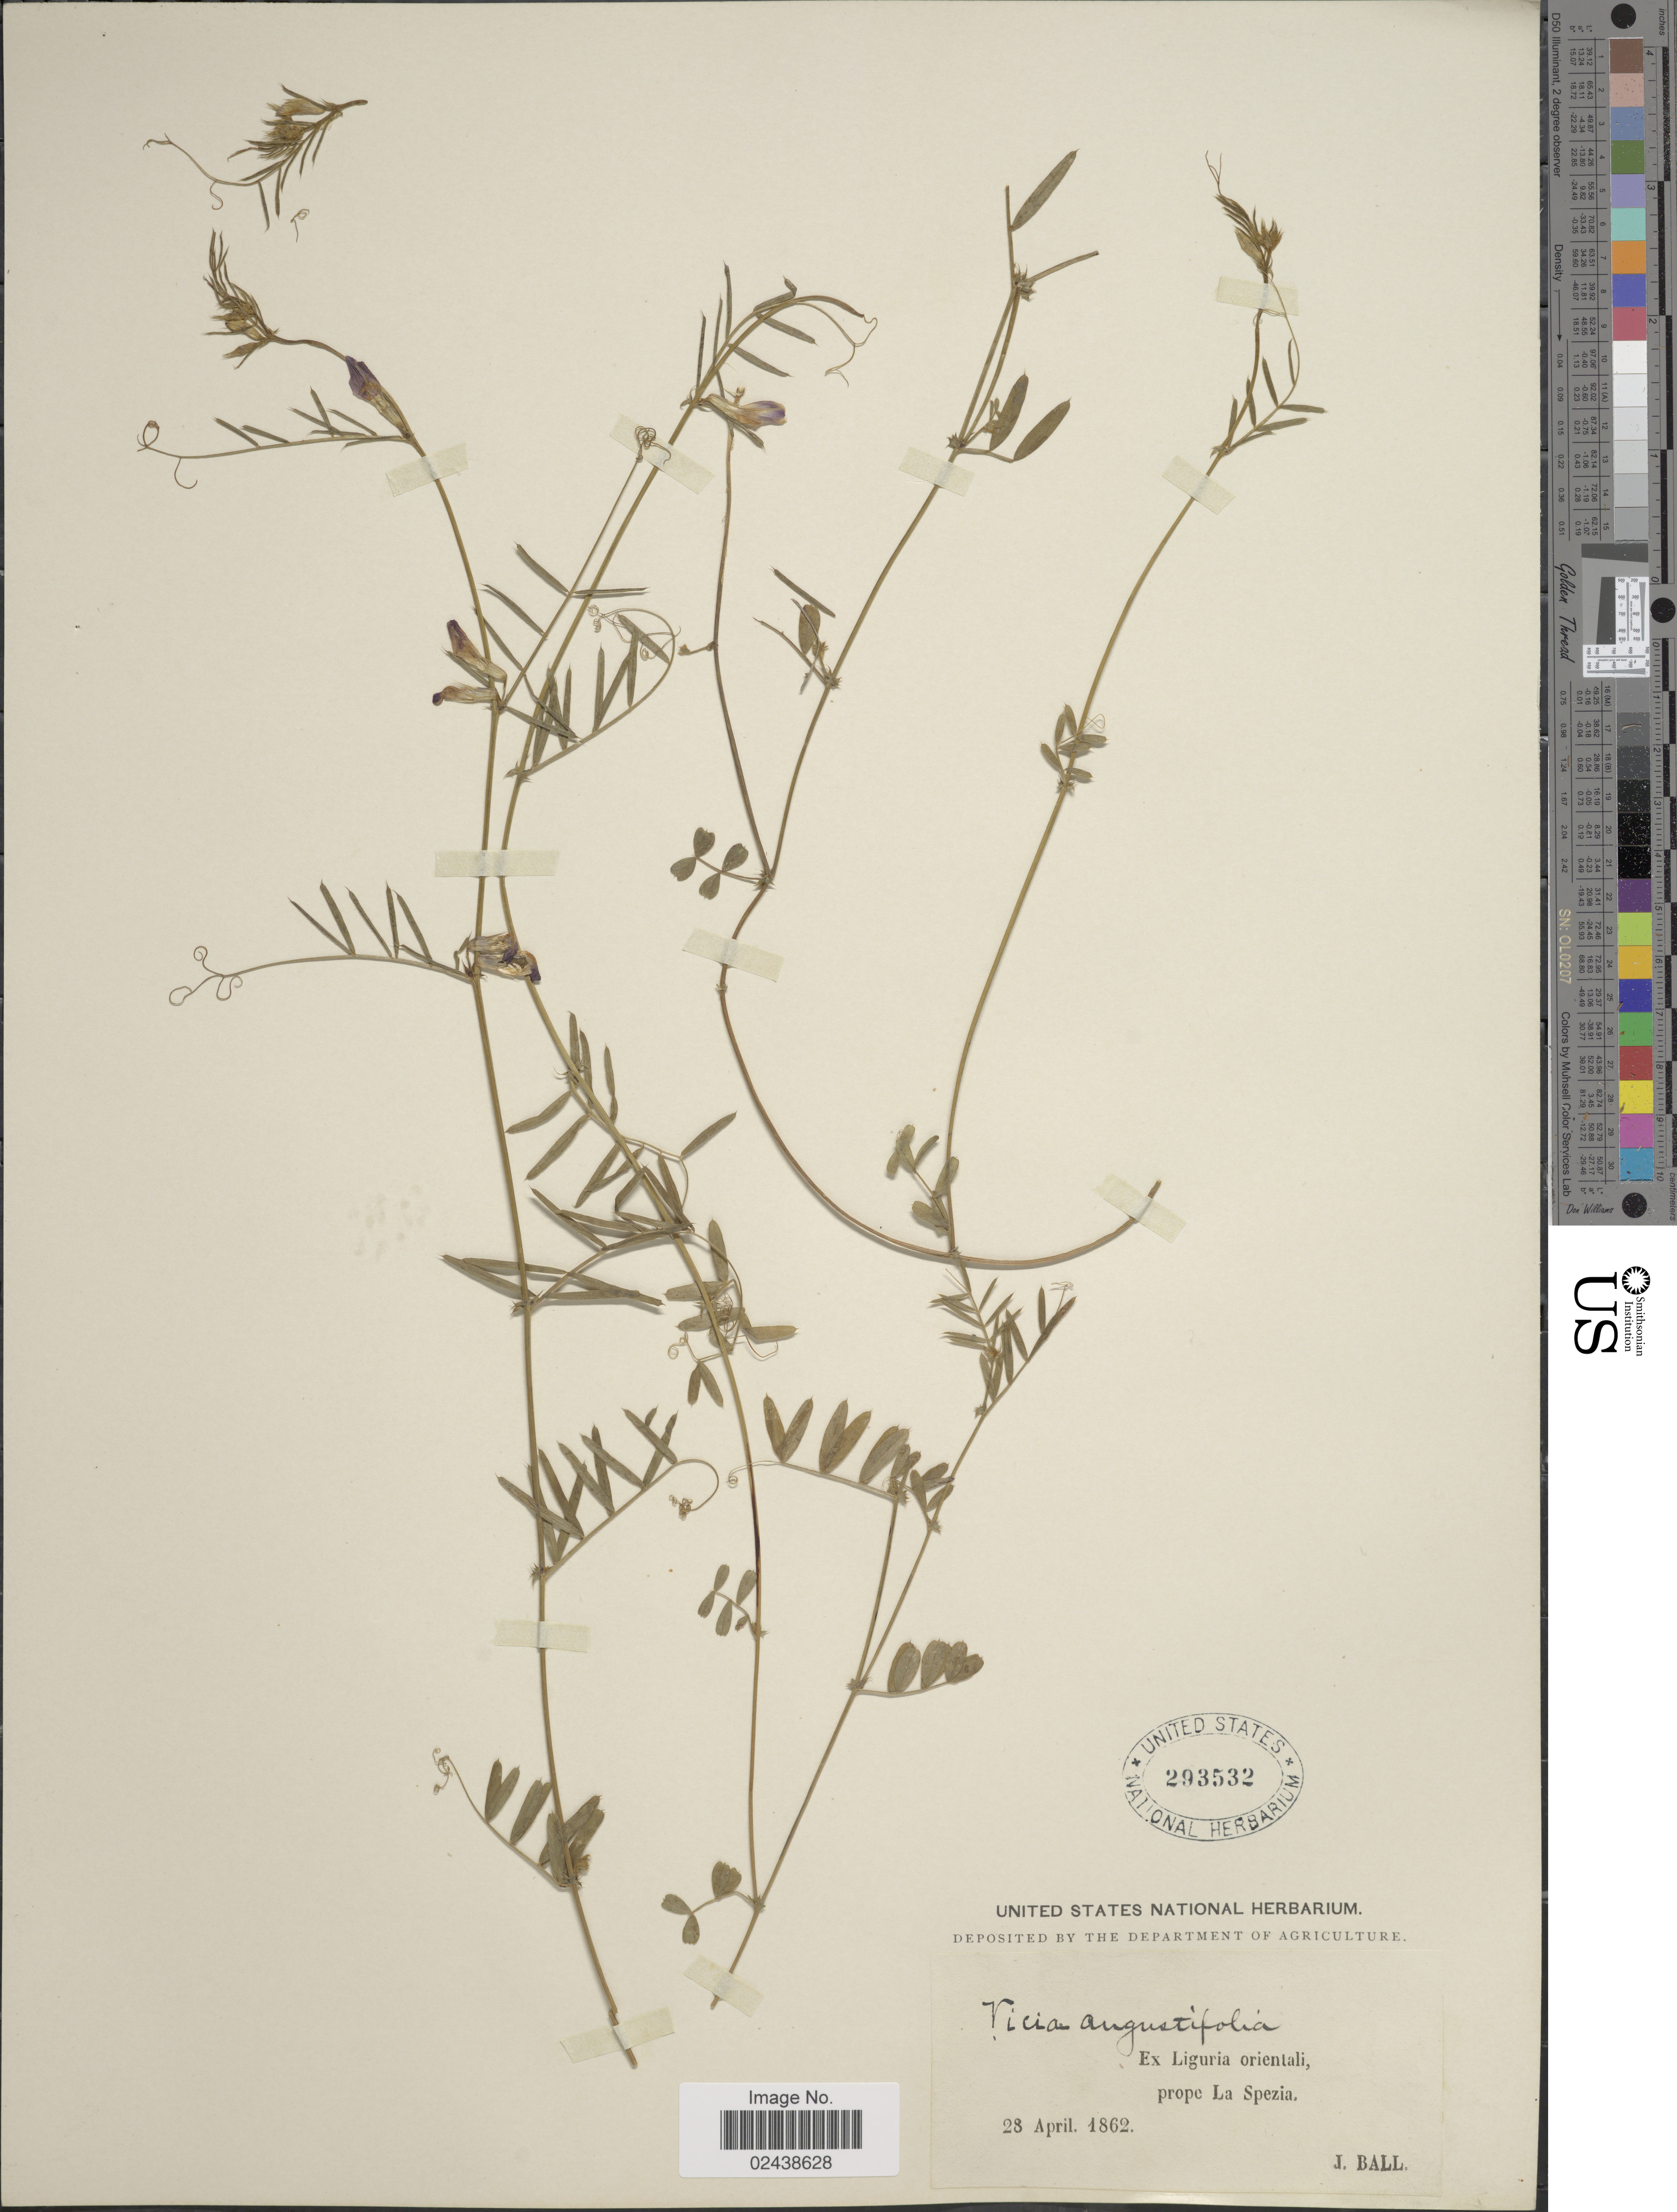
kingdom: Plantae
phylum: Tracheophyta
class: Magnoliopsida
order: Fabales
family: Fabaceae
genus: Vicia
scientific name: Vicia angustifolia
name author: L.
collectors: J. Ball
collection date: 1862-04-28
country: Italy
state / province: Liguria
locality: Ex Liguria orientali, prope La Spezia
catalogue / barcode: US 293532